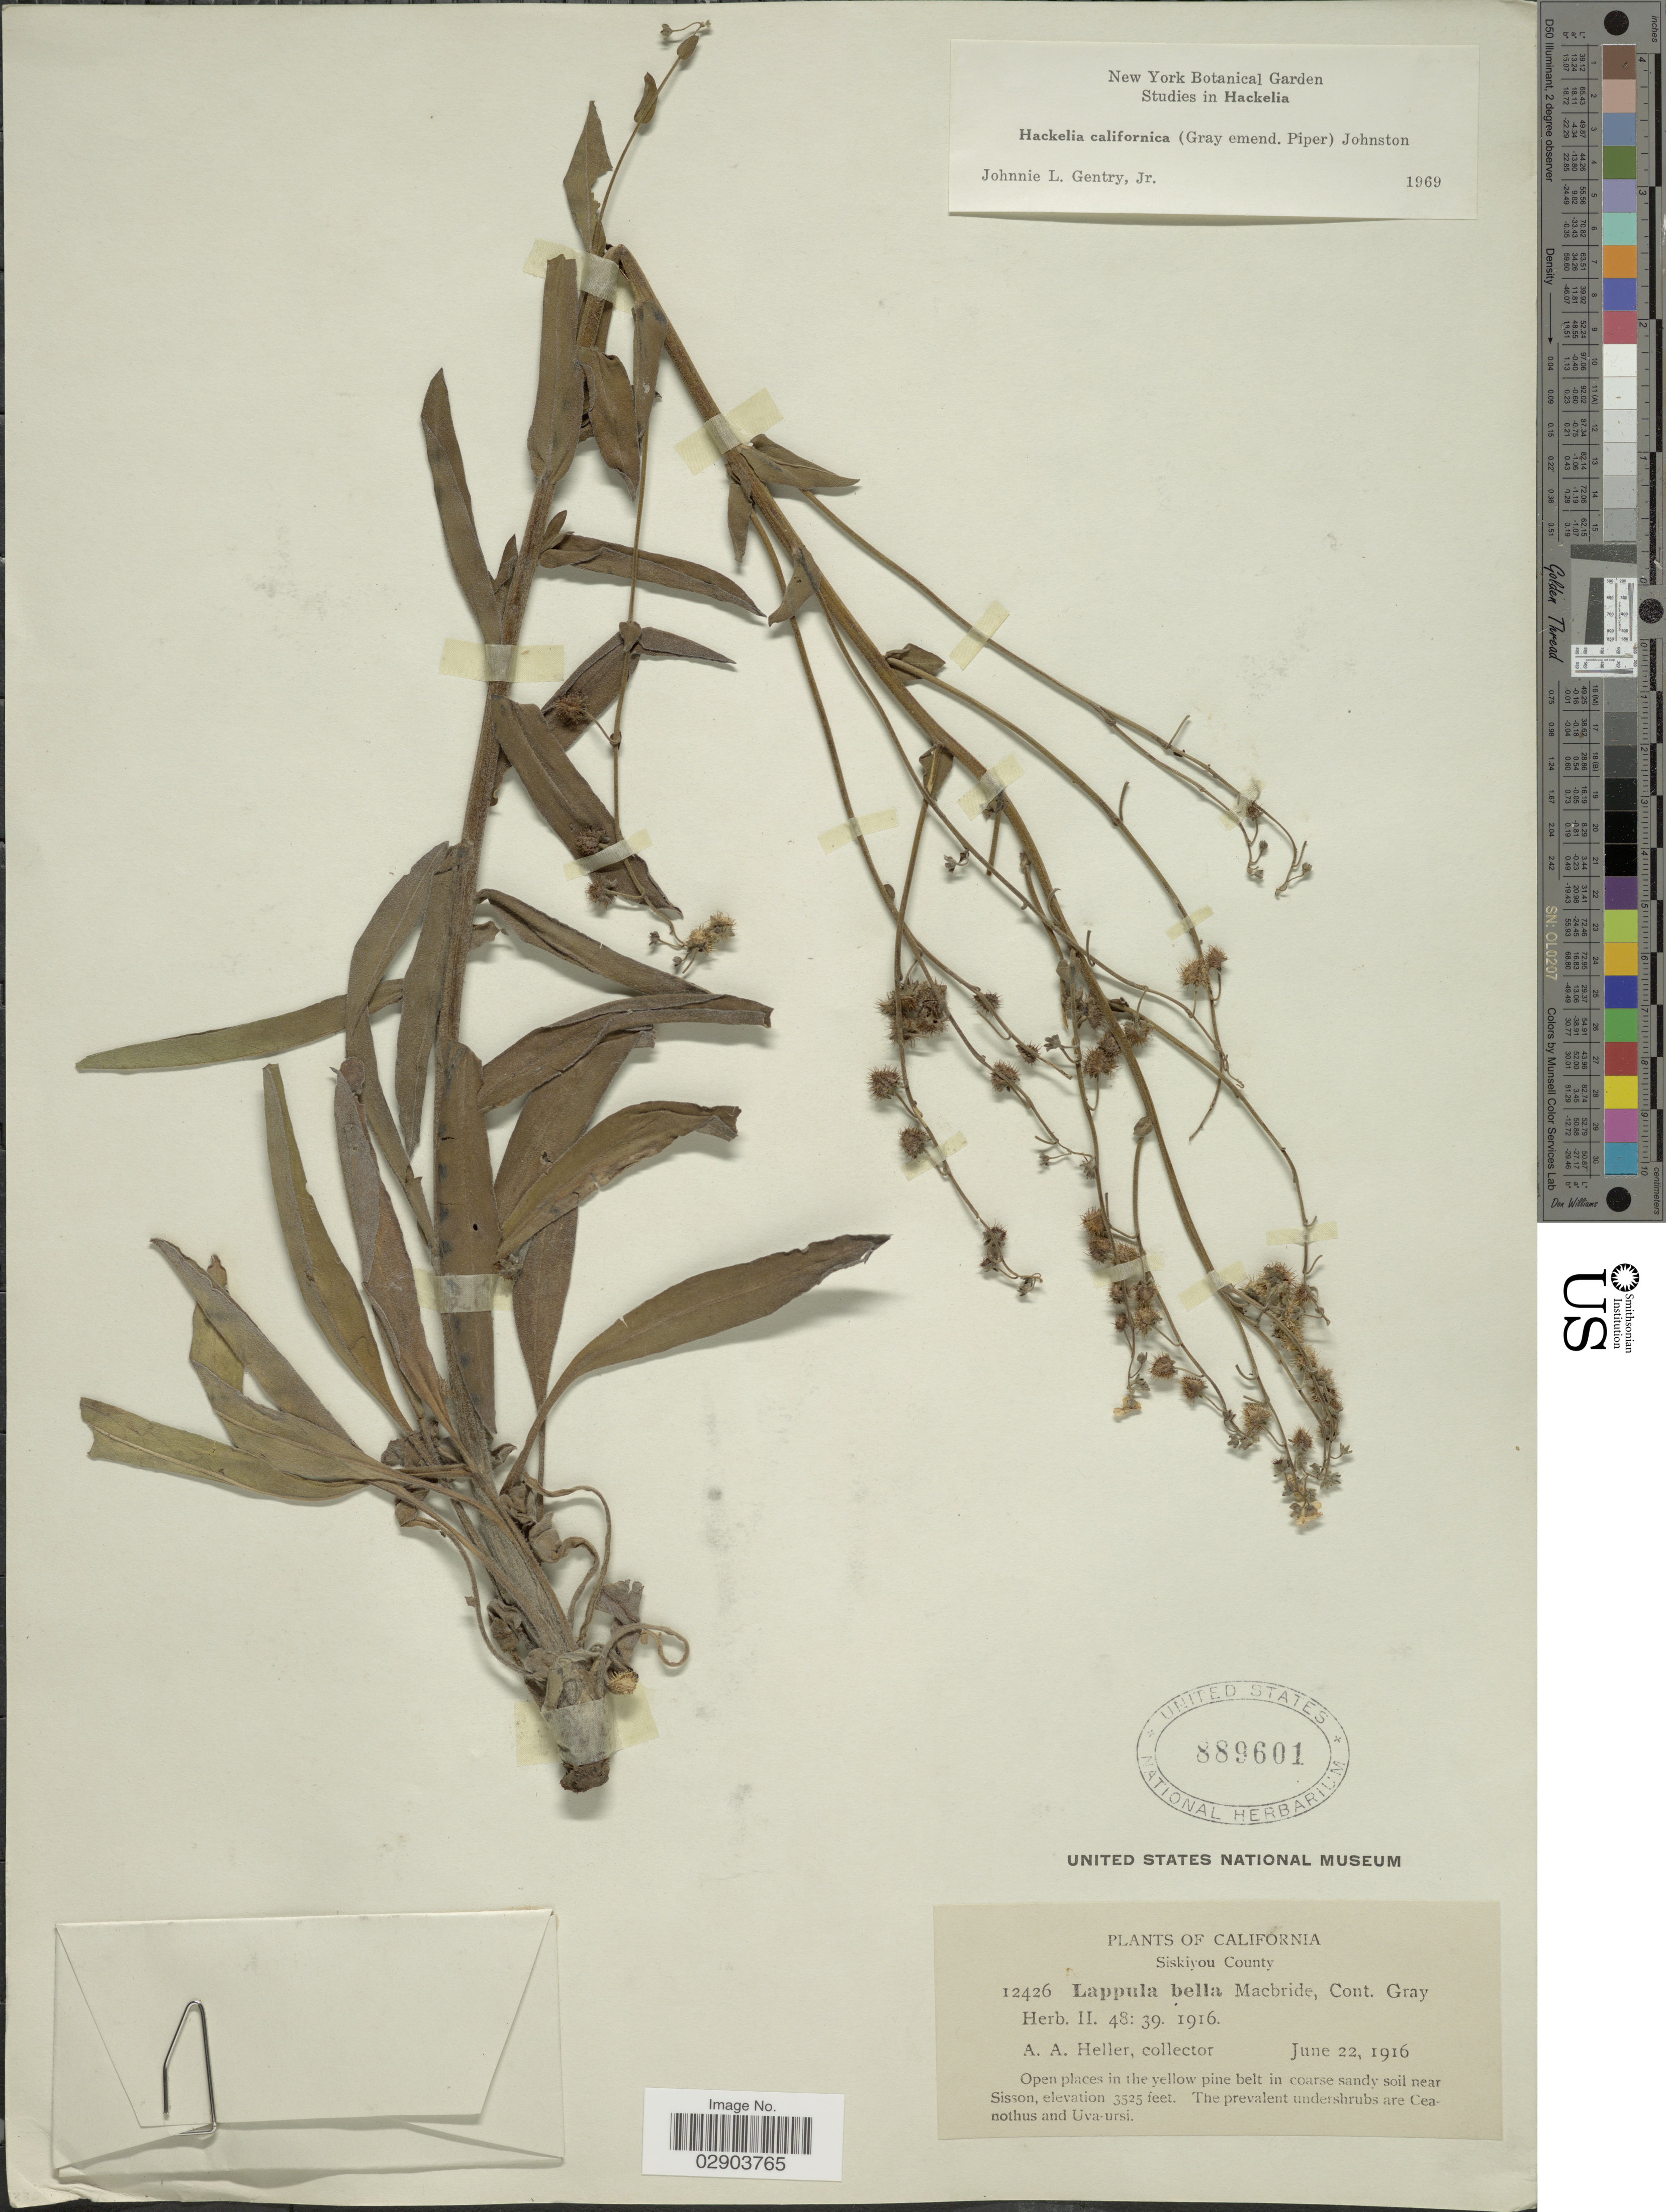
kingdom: Plantae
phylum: Tracheophyta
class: Magnoliopsida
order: Boraginales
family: Boraginaceae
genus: Hackelia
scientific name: Hackelia californica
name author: (A. Gray) I.M. Johnst.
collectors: A. A. Heller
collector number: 12426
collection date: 1916-06-22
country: United States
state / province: California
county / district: Siskiyou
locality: Siskiyou County, Open places in the yellow pine belt in coarse sandy soil near Sisson.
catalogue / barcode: US 889601